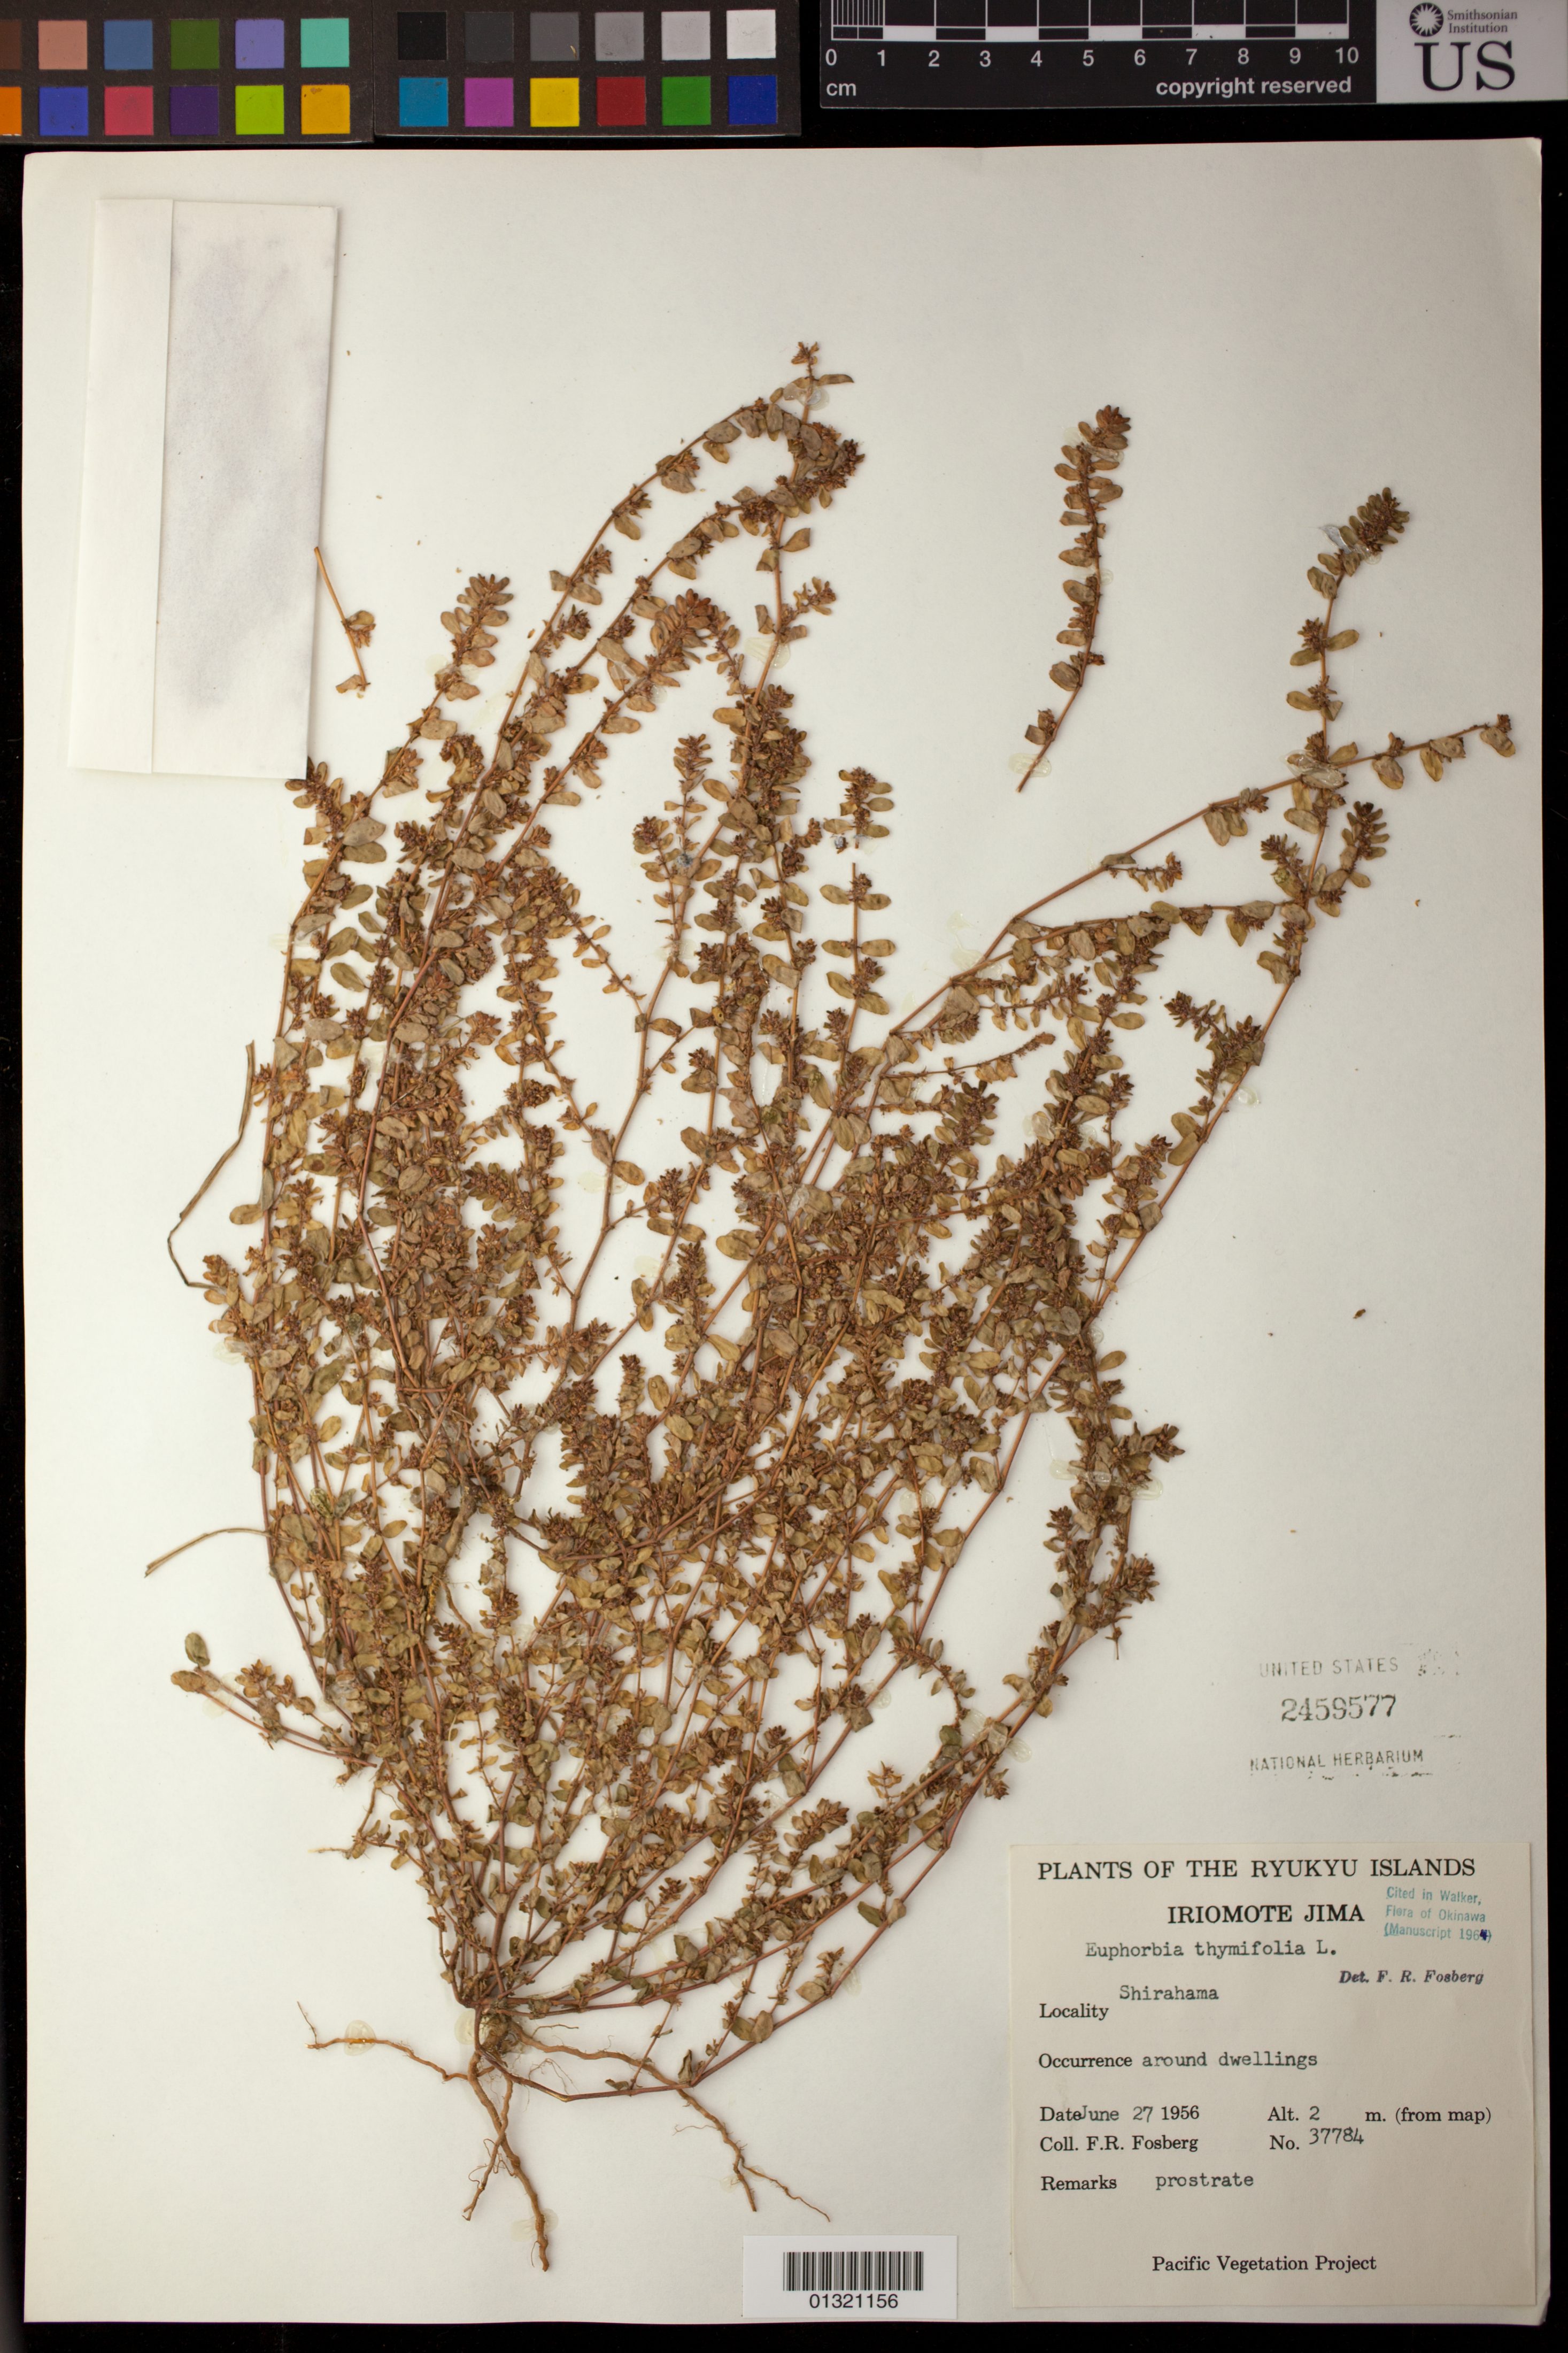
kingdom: Plantae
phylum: Tracheophyta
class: Magnoliopsida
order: Malpighiales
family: Euphorbiaceae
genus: Euphorbia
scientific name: Euphorbia thymifolia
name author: L.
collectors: F. R. Fosberg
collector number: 37784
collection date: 1956-06-27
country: Japan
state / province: Okinawa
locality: Iriomote Jima , Shirahama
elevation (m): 2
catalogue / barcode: US 2459577